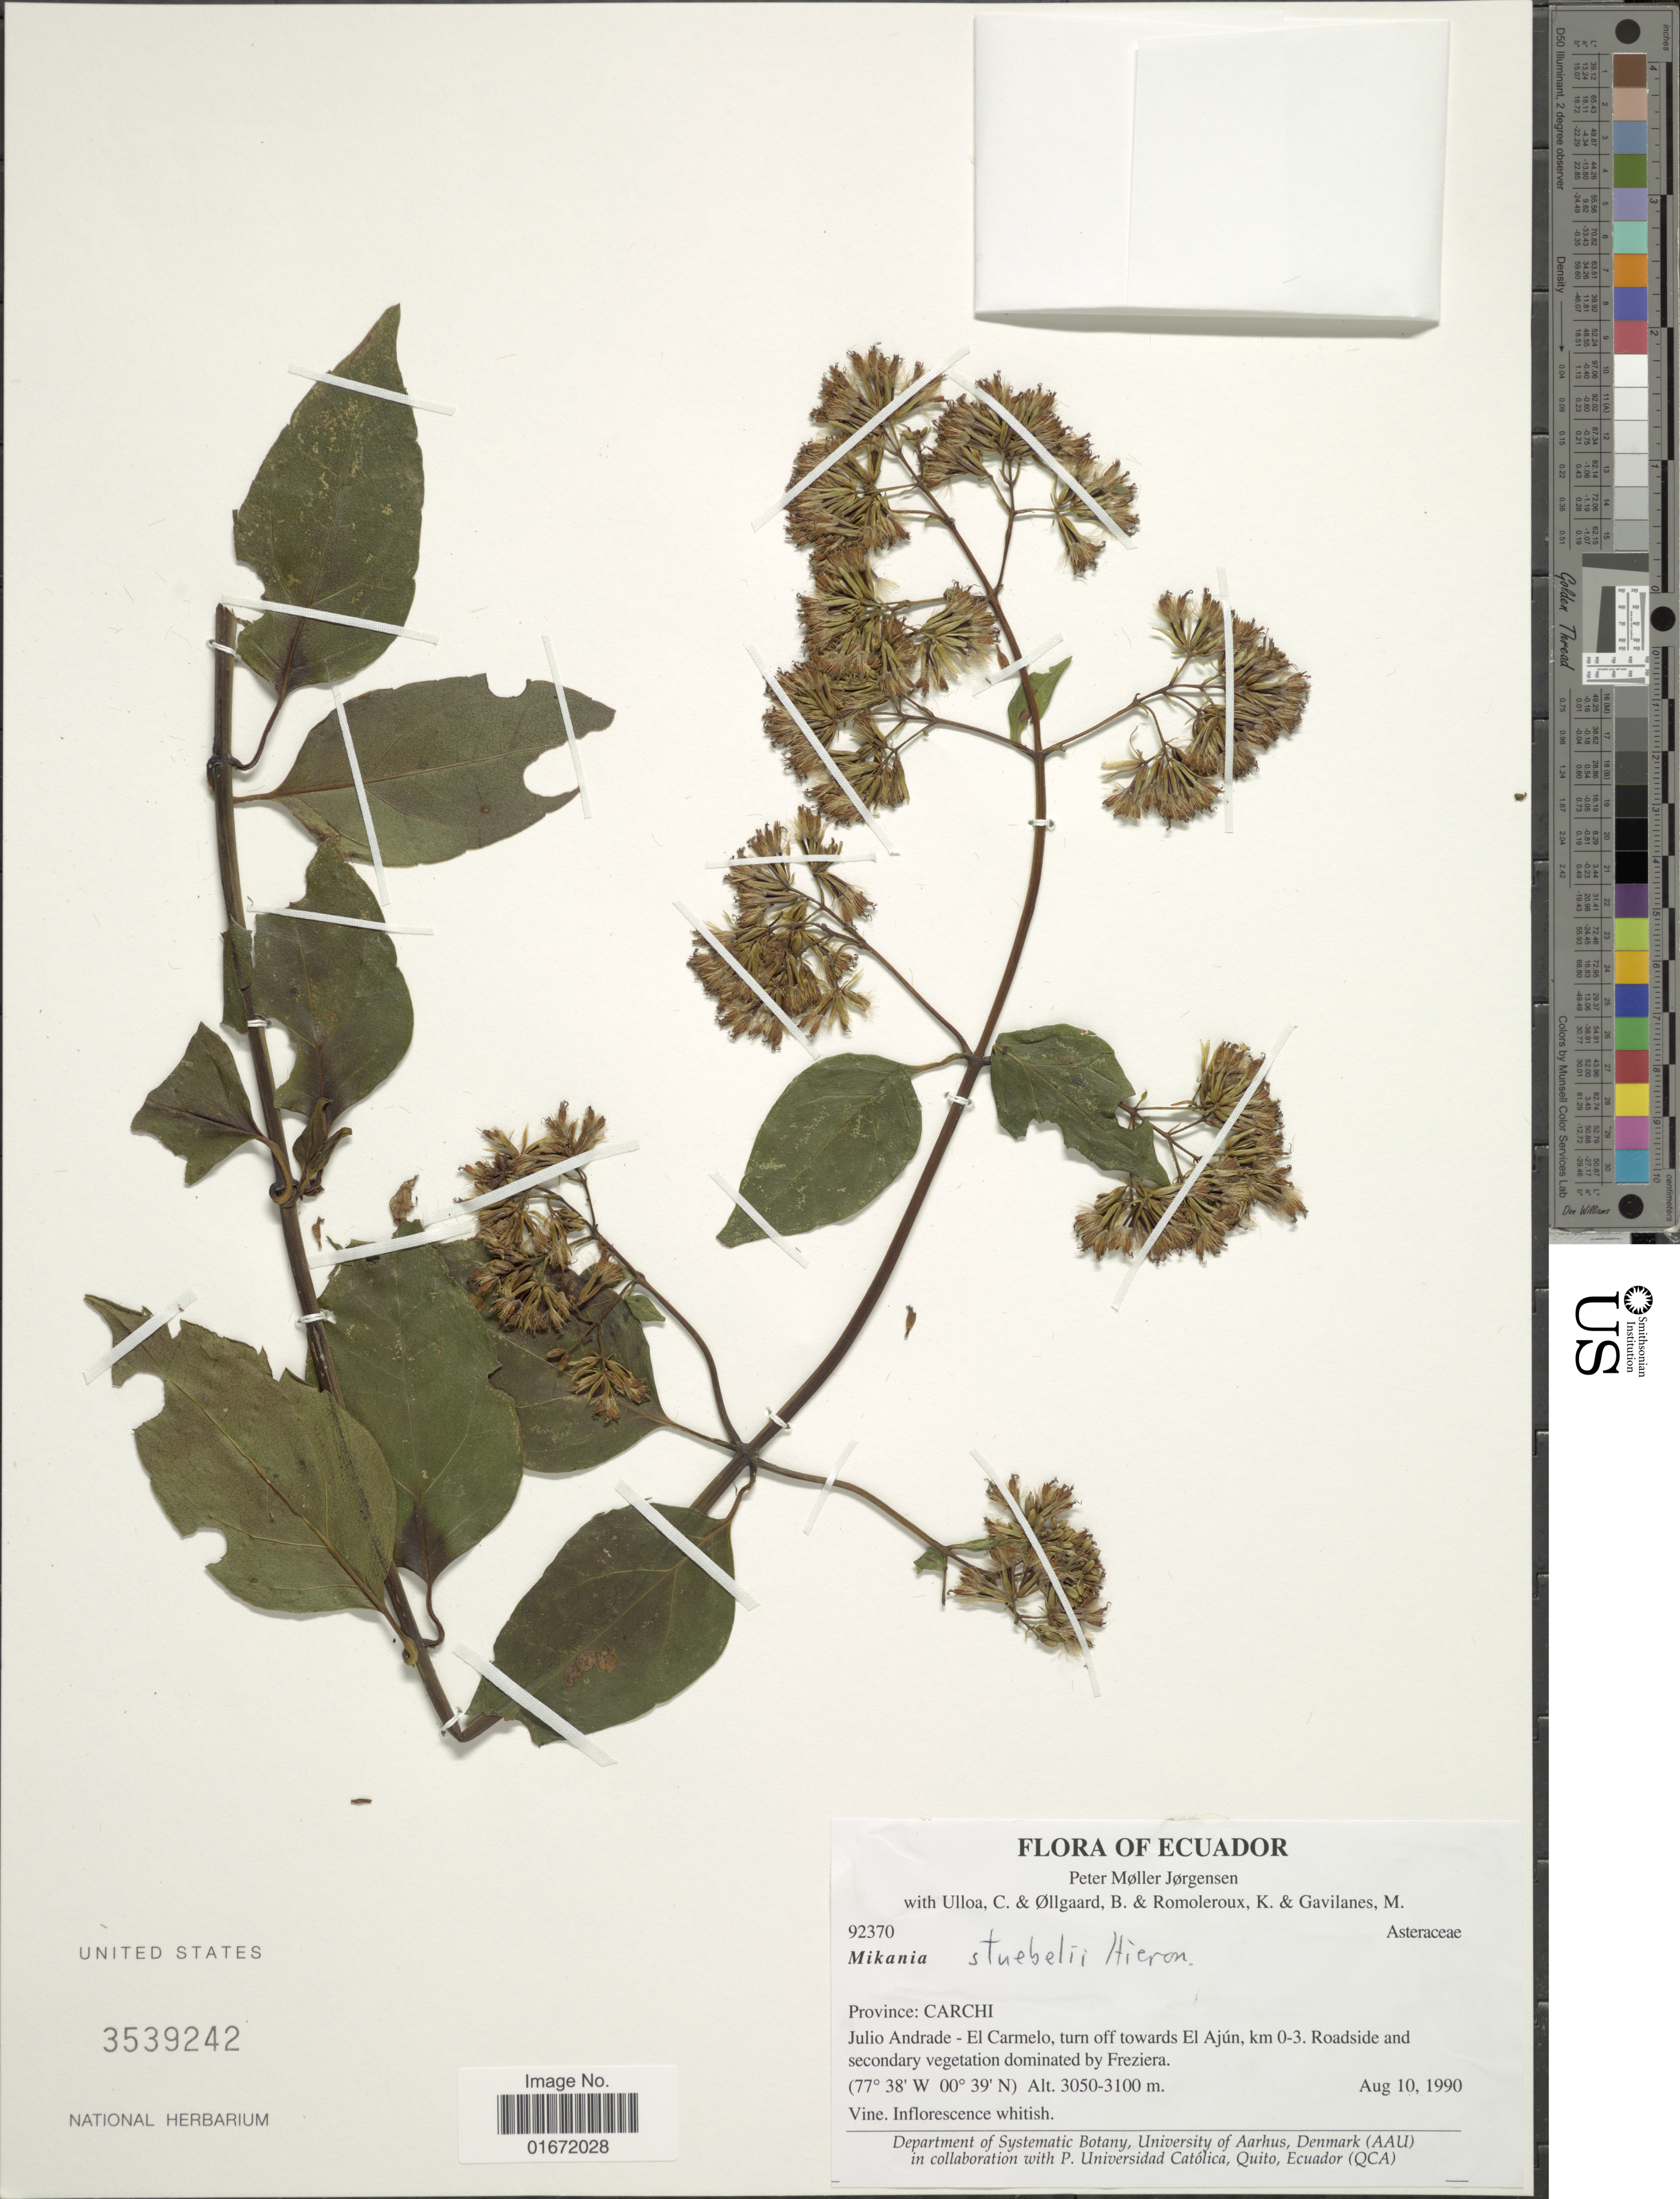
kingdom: Plantae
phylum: Tracheophyta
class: Magnoliopsida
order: Asterales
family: Asteraceae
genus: Mikania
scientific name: Mikania stuebelii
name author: Hieron.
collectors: P. M. Jørgensen, C. Ulloa, B. Øllgaard, K. Romoleroux & M. Gavilanes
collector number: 92370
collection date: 1990-08-10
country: Ecuador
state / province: Carchi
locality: Province: Carchi. Julio Andrade - El Carmelo, turn off towards El Ajún, km 0-3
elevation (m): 3050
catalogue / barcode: US 3539242